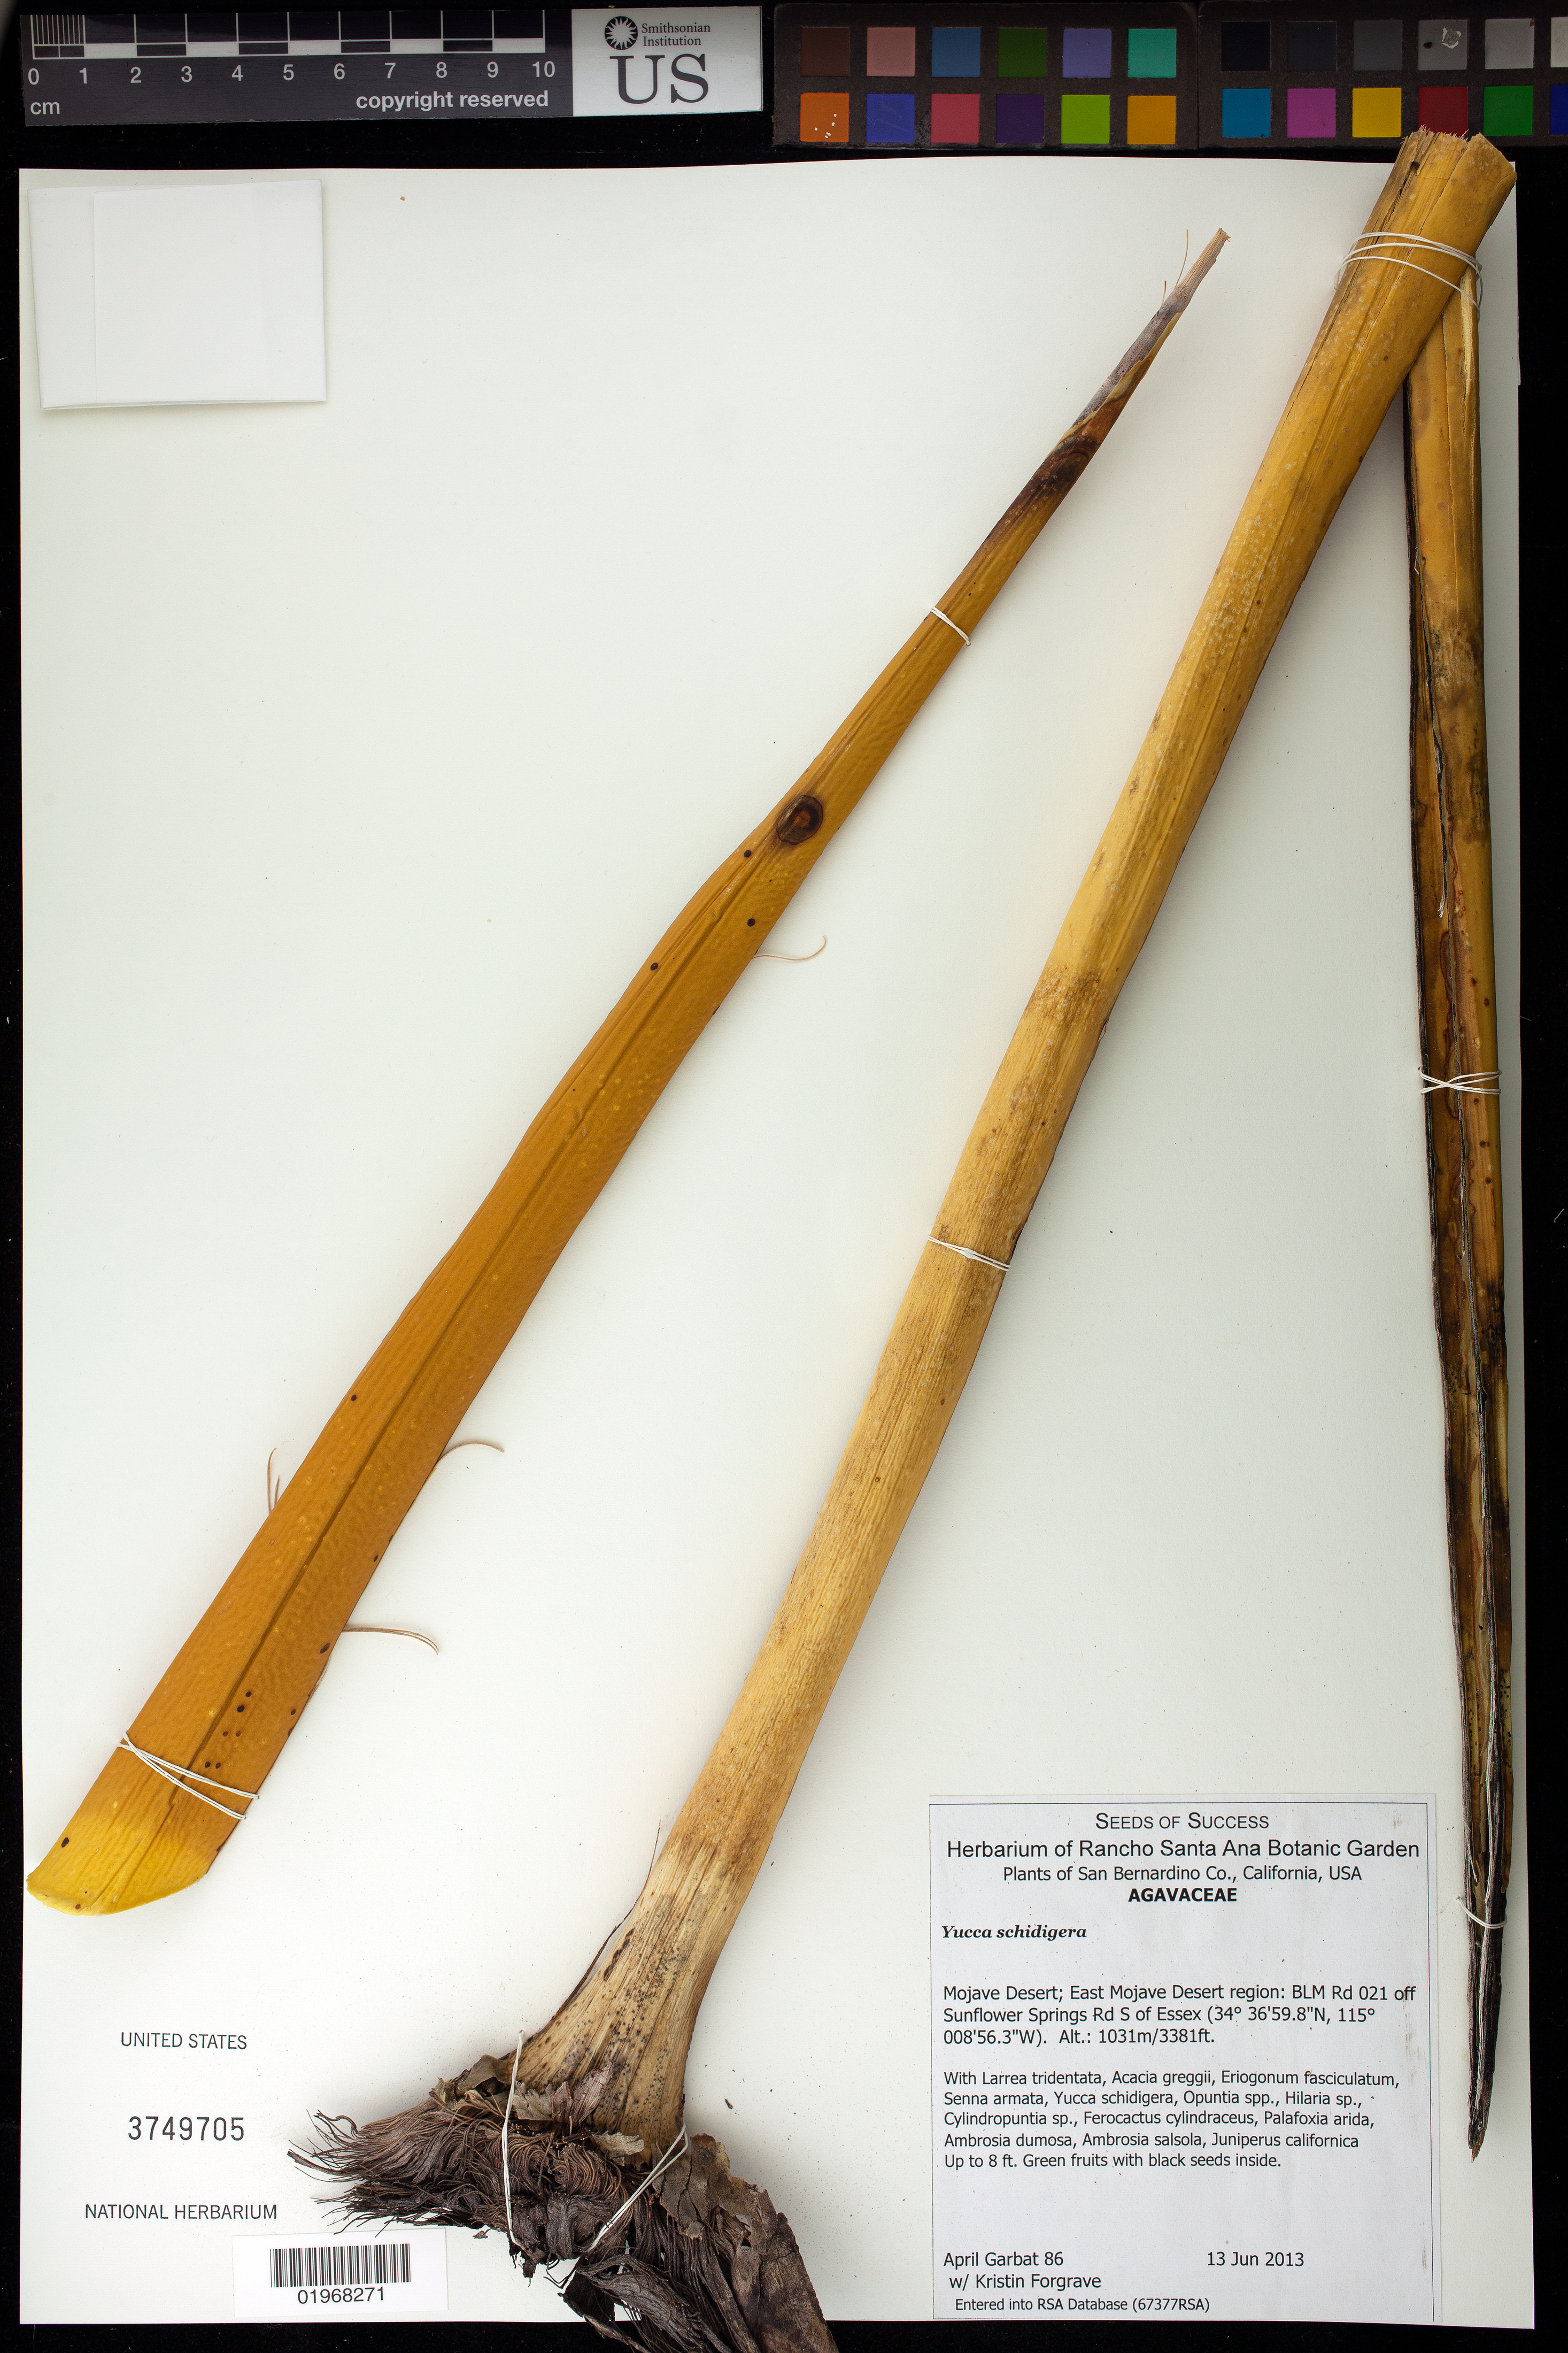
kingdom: Plantae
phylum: Tracheophyta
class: Liliopsida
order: Asparagales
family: Asparagaceae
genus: Yucca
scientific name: Yucca schidigera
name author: Roezl ex Ortgies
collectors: A. Garbat & K. Forgrave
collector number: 86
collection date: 2013-06-13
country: United States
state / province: California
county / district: San Bernardino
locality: Mojave Desert, BLM Rd 021 off Sunflower Springs Rd S of Essex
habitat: With Larrea tridentata, Acacia gregii, Opuntia sp., Hilaria sp., ect.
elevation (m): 1031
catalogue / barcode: US 3749705